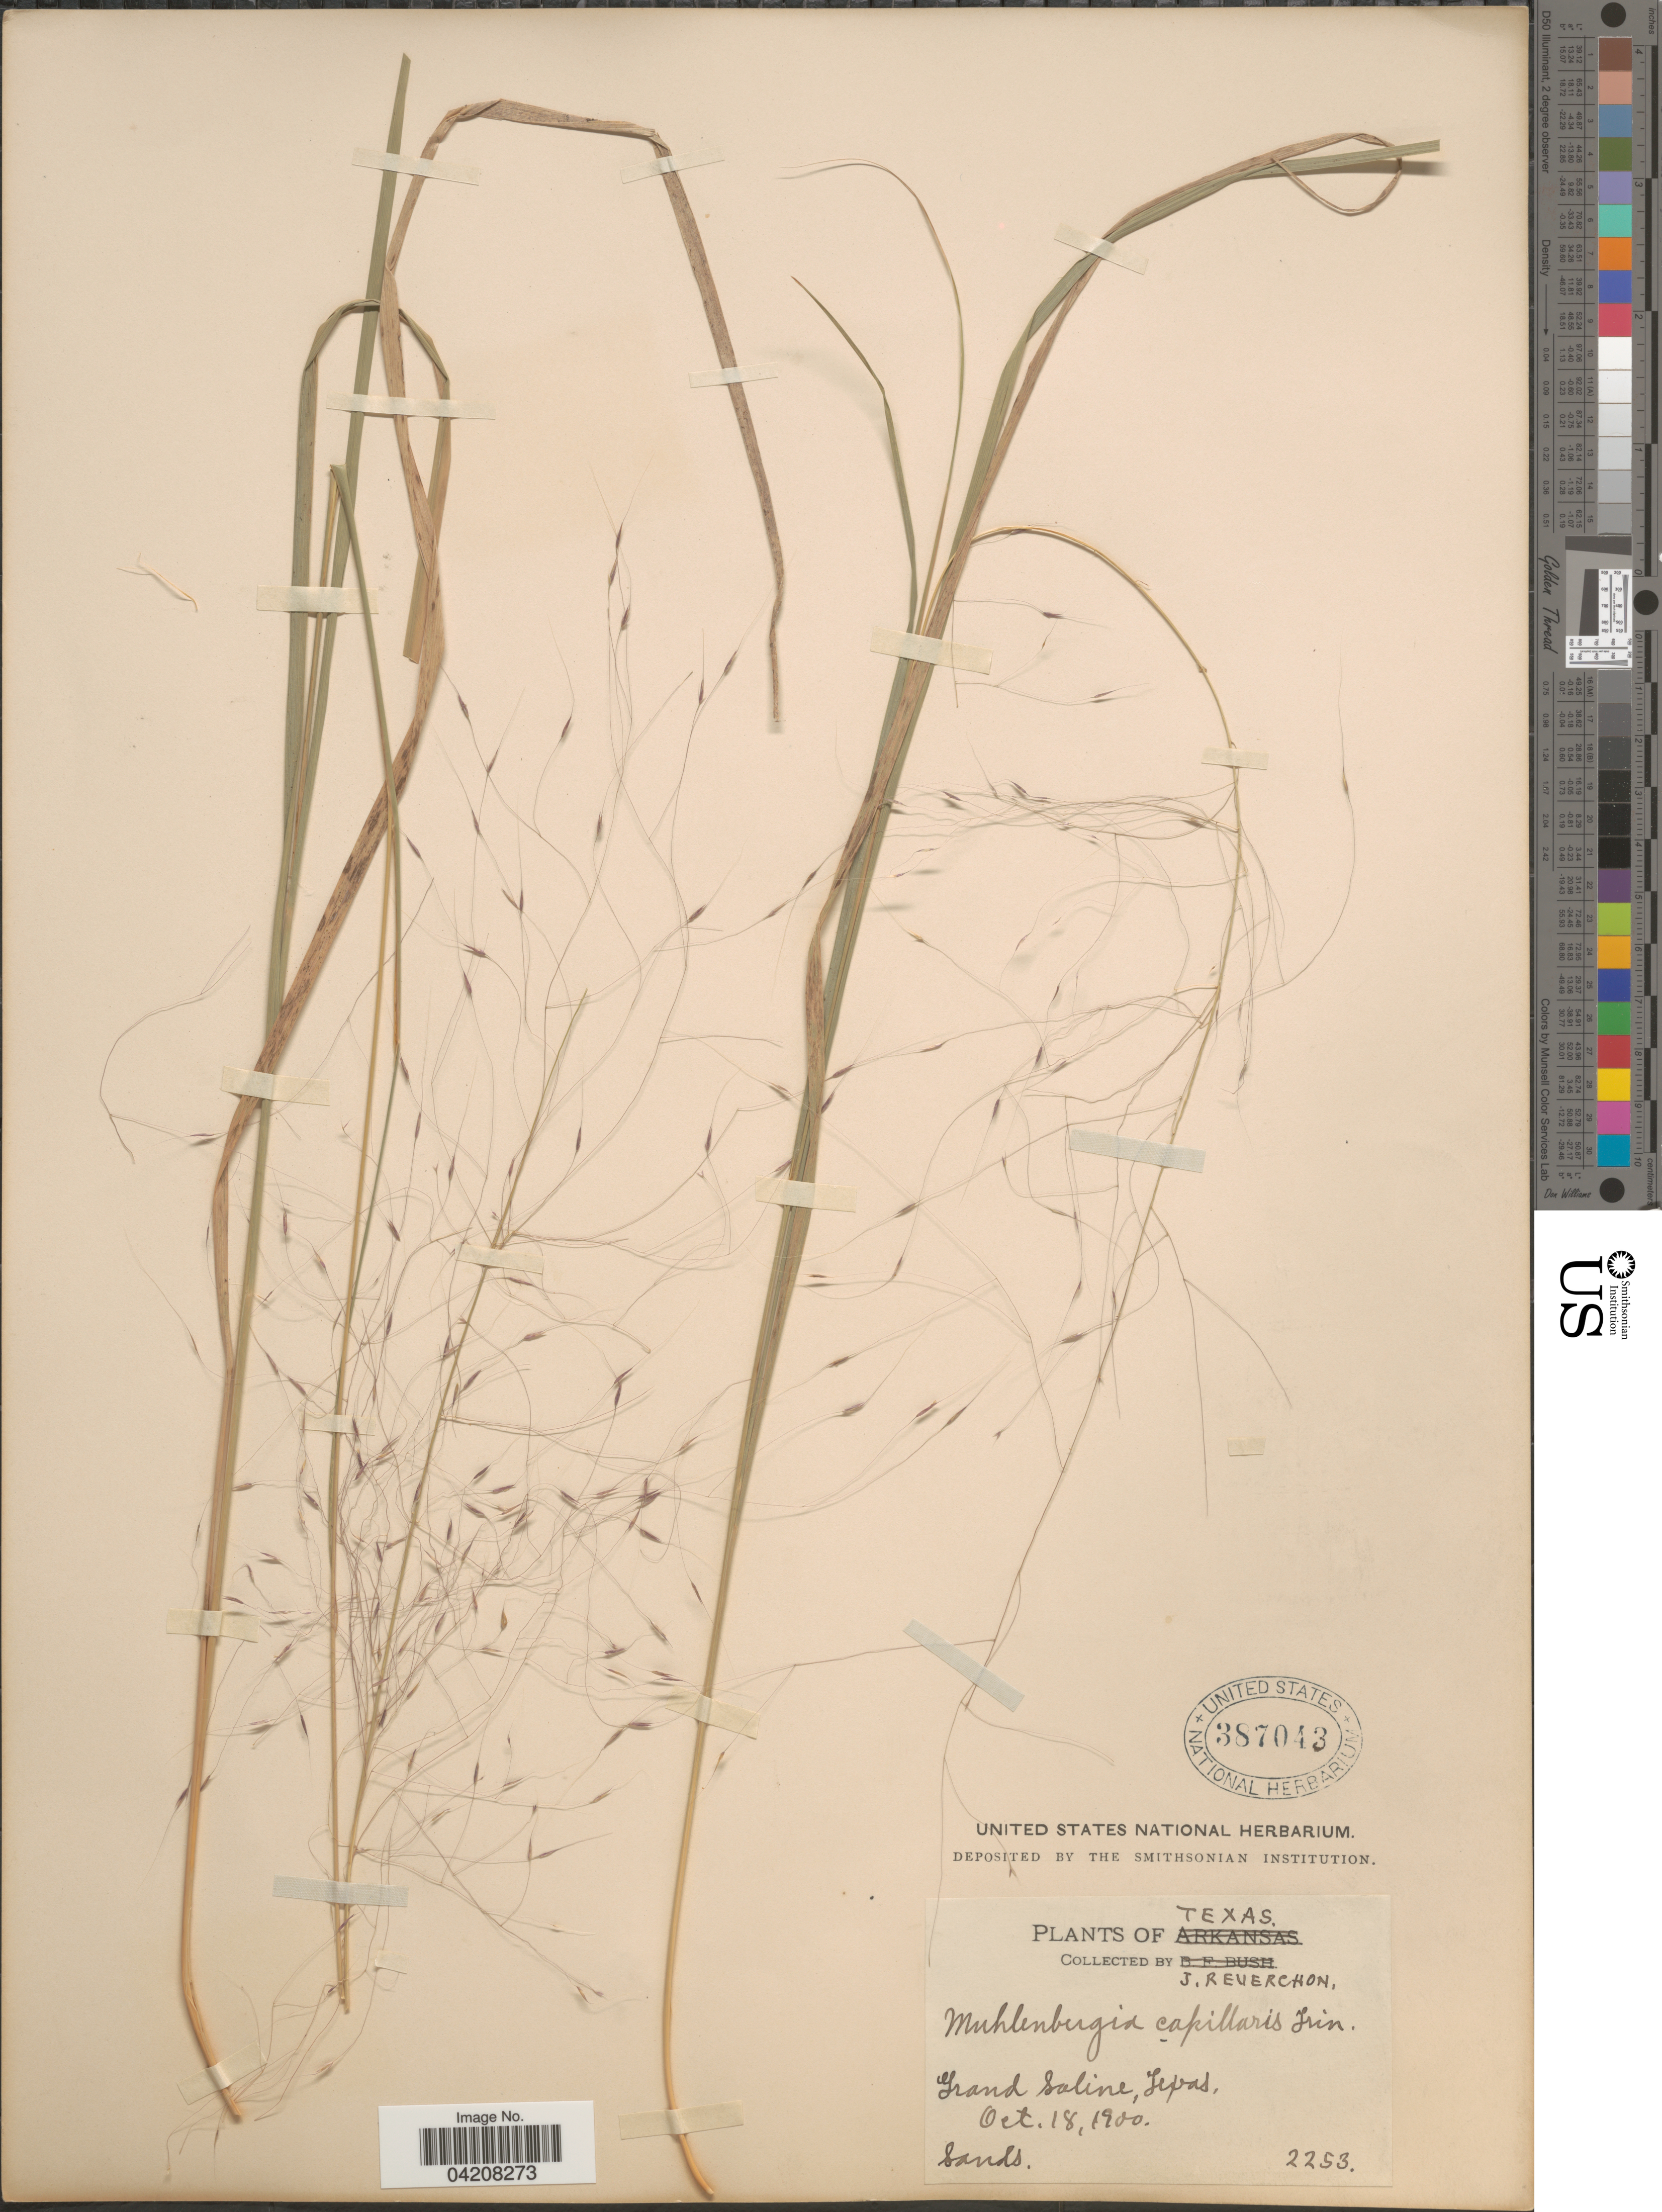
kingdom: Plantae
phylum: Tracheophyta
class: Liliopsida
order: Poales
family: Poaceae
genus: Muhlenbergia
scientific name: Muhlenbergia capillaris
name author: (Lam.) Trin.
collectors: J. Reverchon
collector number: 2253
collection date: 1900-10-18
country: United States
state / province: Texas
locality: Grand Saline.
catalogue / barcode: US 387043